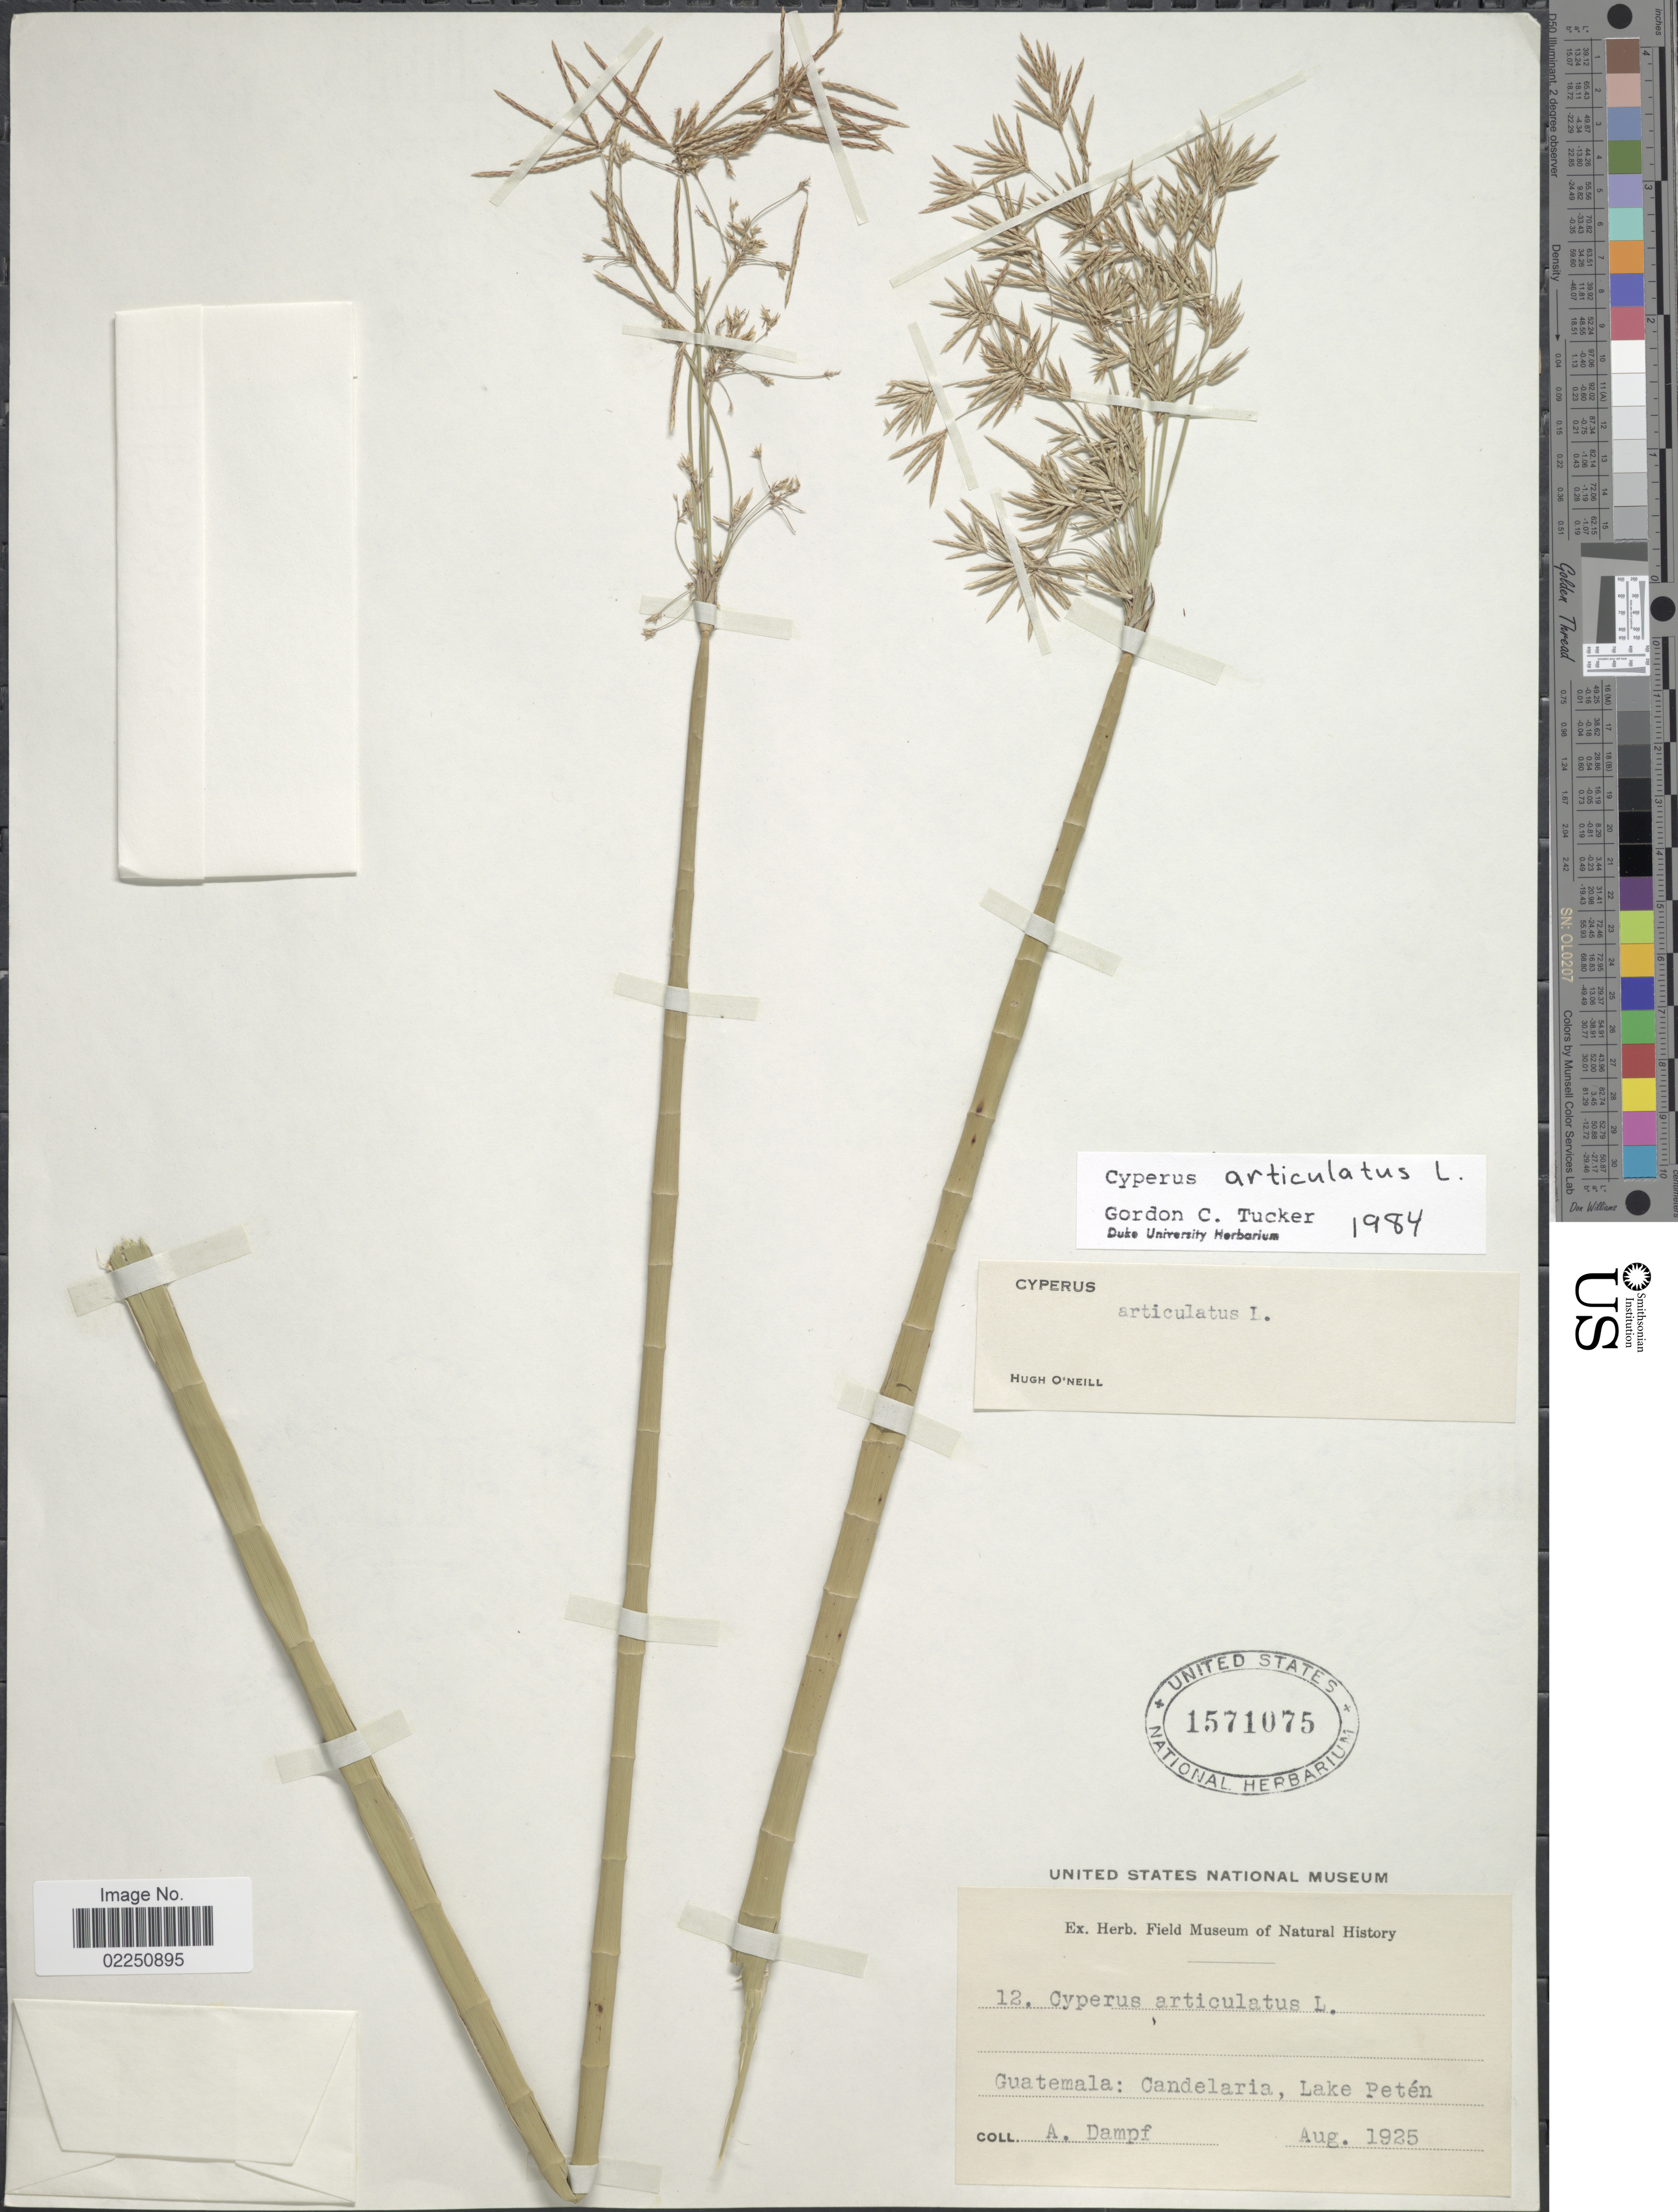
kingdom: Plantae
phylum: Tracheophyta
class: Liliopsida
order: Poales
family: Cyperaceae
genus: Cyperus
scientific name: Cyperus articulatus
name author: L.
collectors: R. Dampf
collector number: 12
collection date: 1925-08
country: Guatemala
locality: Candelaria, Lake Peten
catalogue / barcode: US 1571075